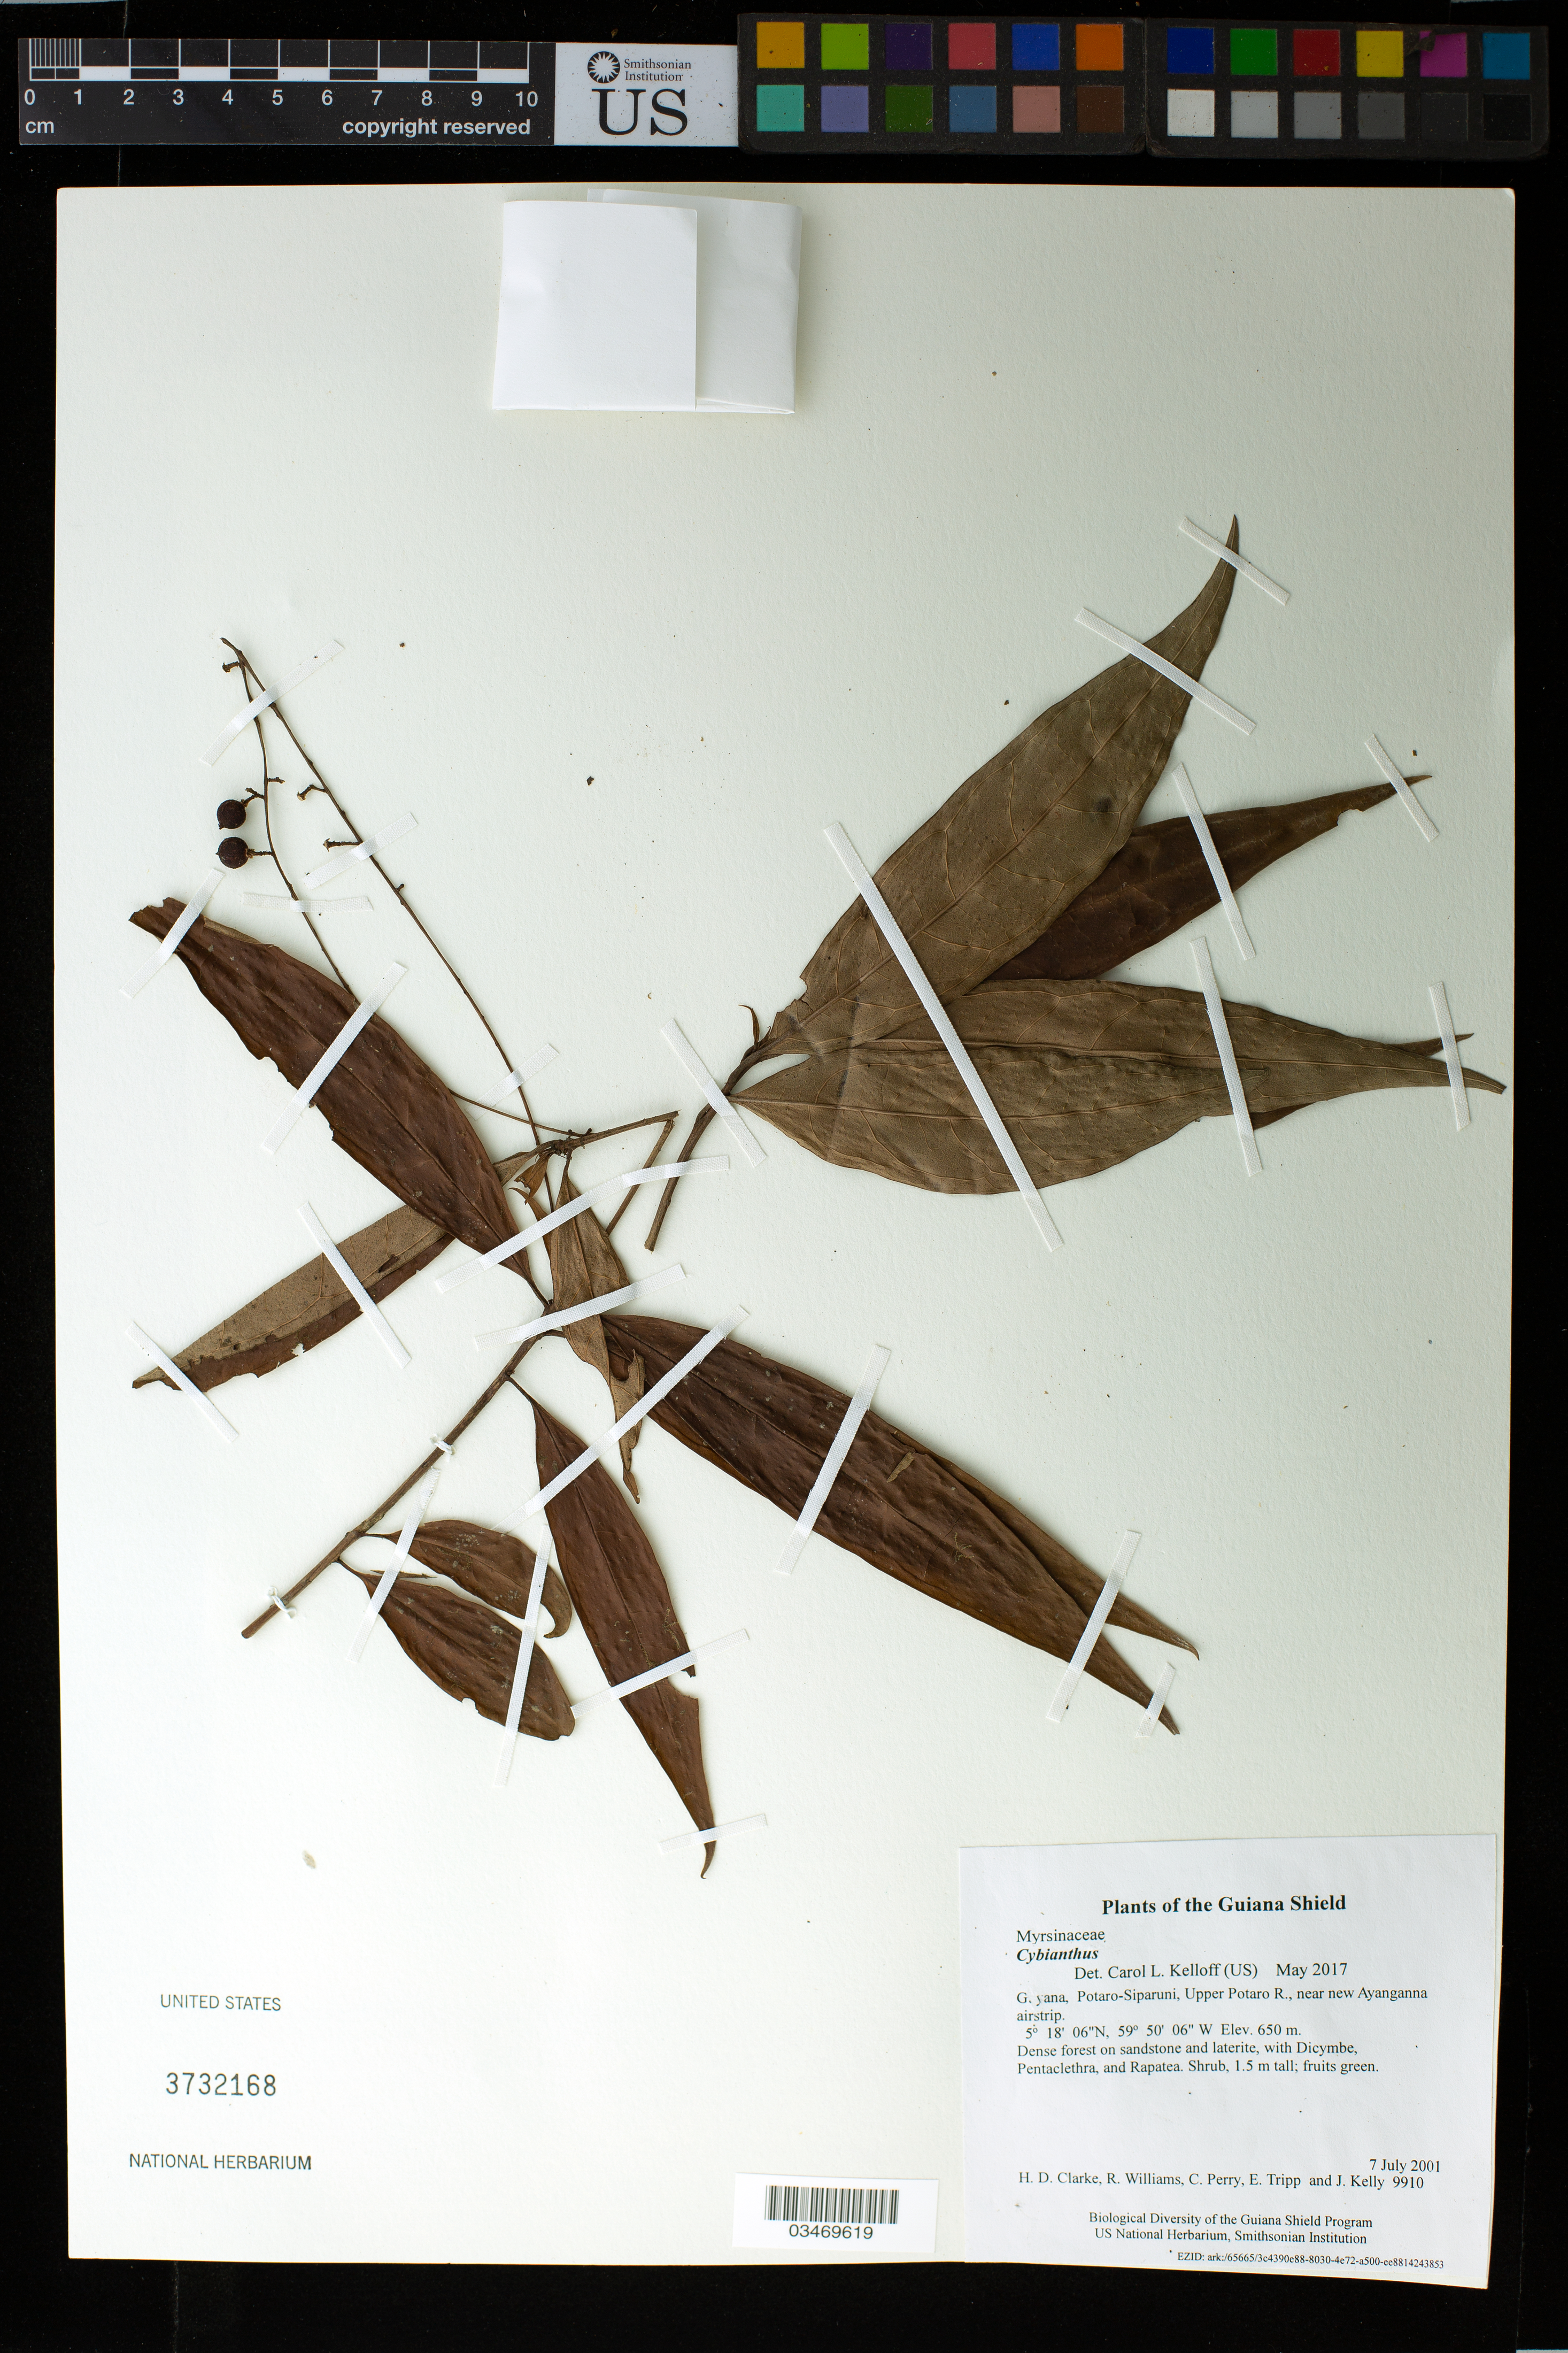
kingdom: Plantae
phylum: Tracheophyta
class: Magnoliopsida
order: Ericales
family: Primulaceae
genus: Cybianthus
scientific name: Cybianthus sp.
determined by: Kelloff, Carol L., (US), Smithsonian Institution - National Museum of Natural History (UNITED STATES)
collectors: H. D. Clarke, R. Williams, C. Perry, E. Tripp & J. Kelly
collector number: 9910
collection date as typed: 7 July 2001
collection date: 2001-07-07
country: Guyana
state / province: Potaro-Siparuni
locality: Upper Potaro R., near new Ayanganna airstrip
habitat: Dense forest on sandstone and laterite, with Dicymbe, Pentaclethra, and Rapatea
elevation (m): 650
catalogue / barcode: US 3732168